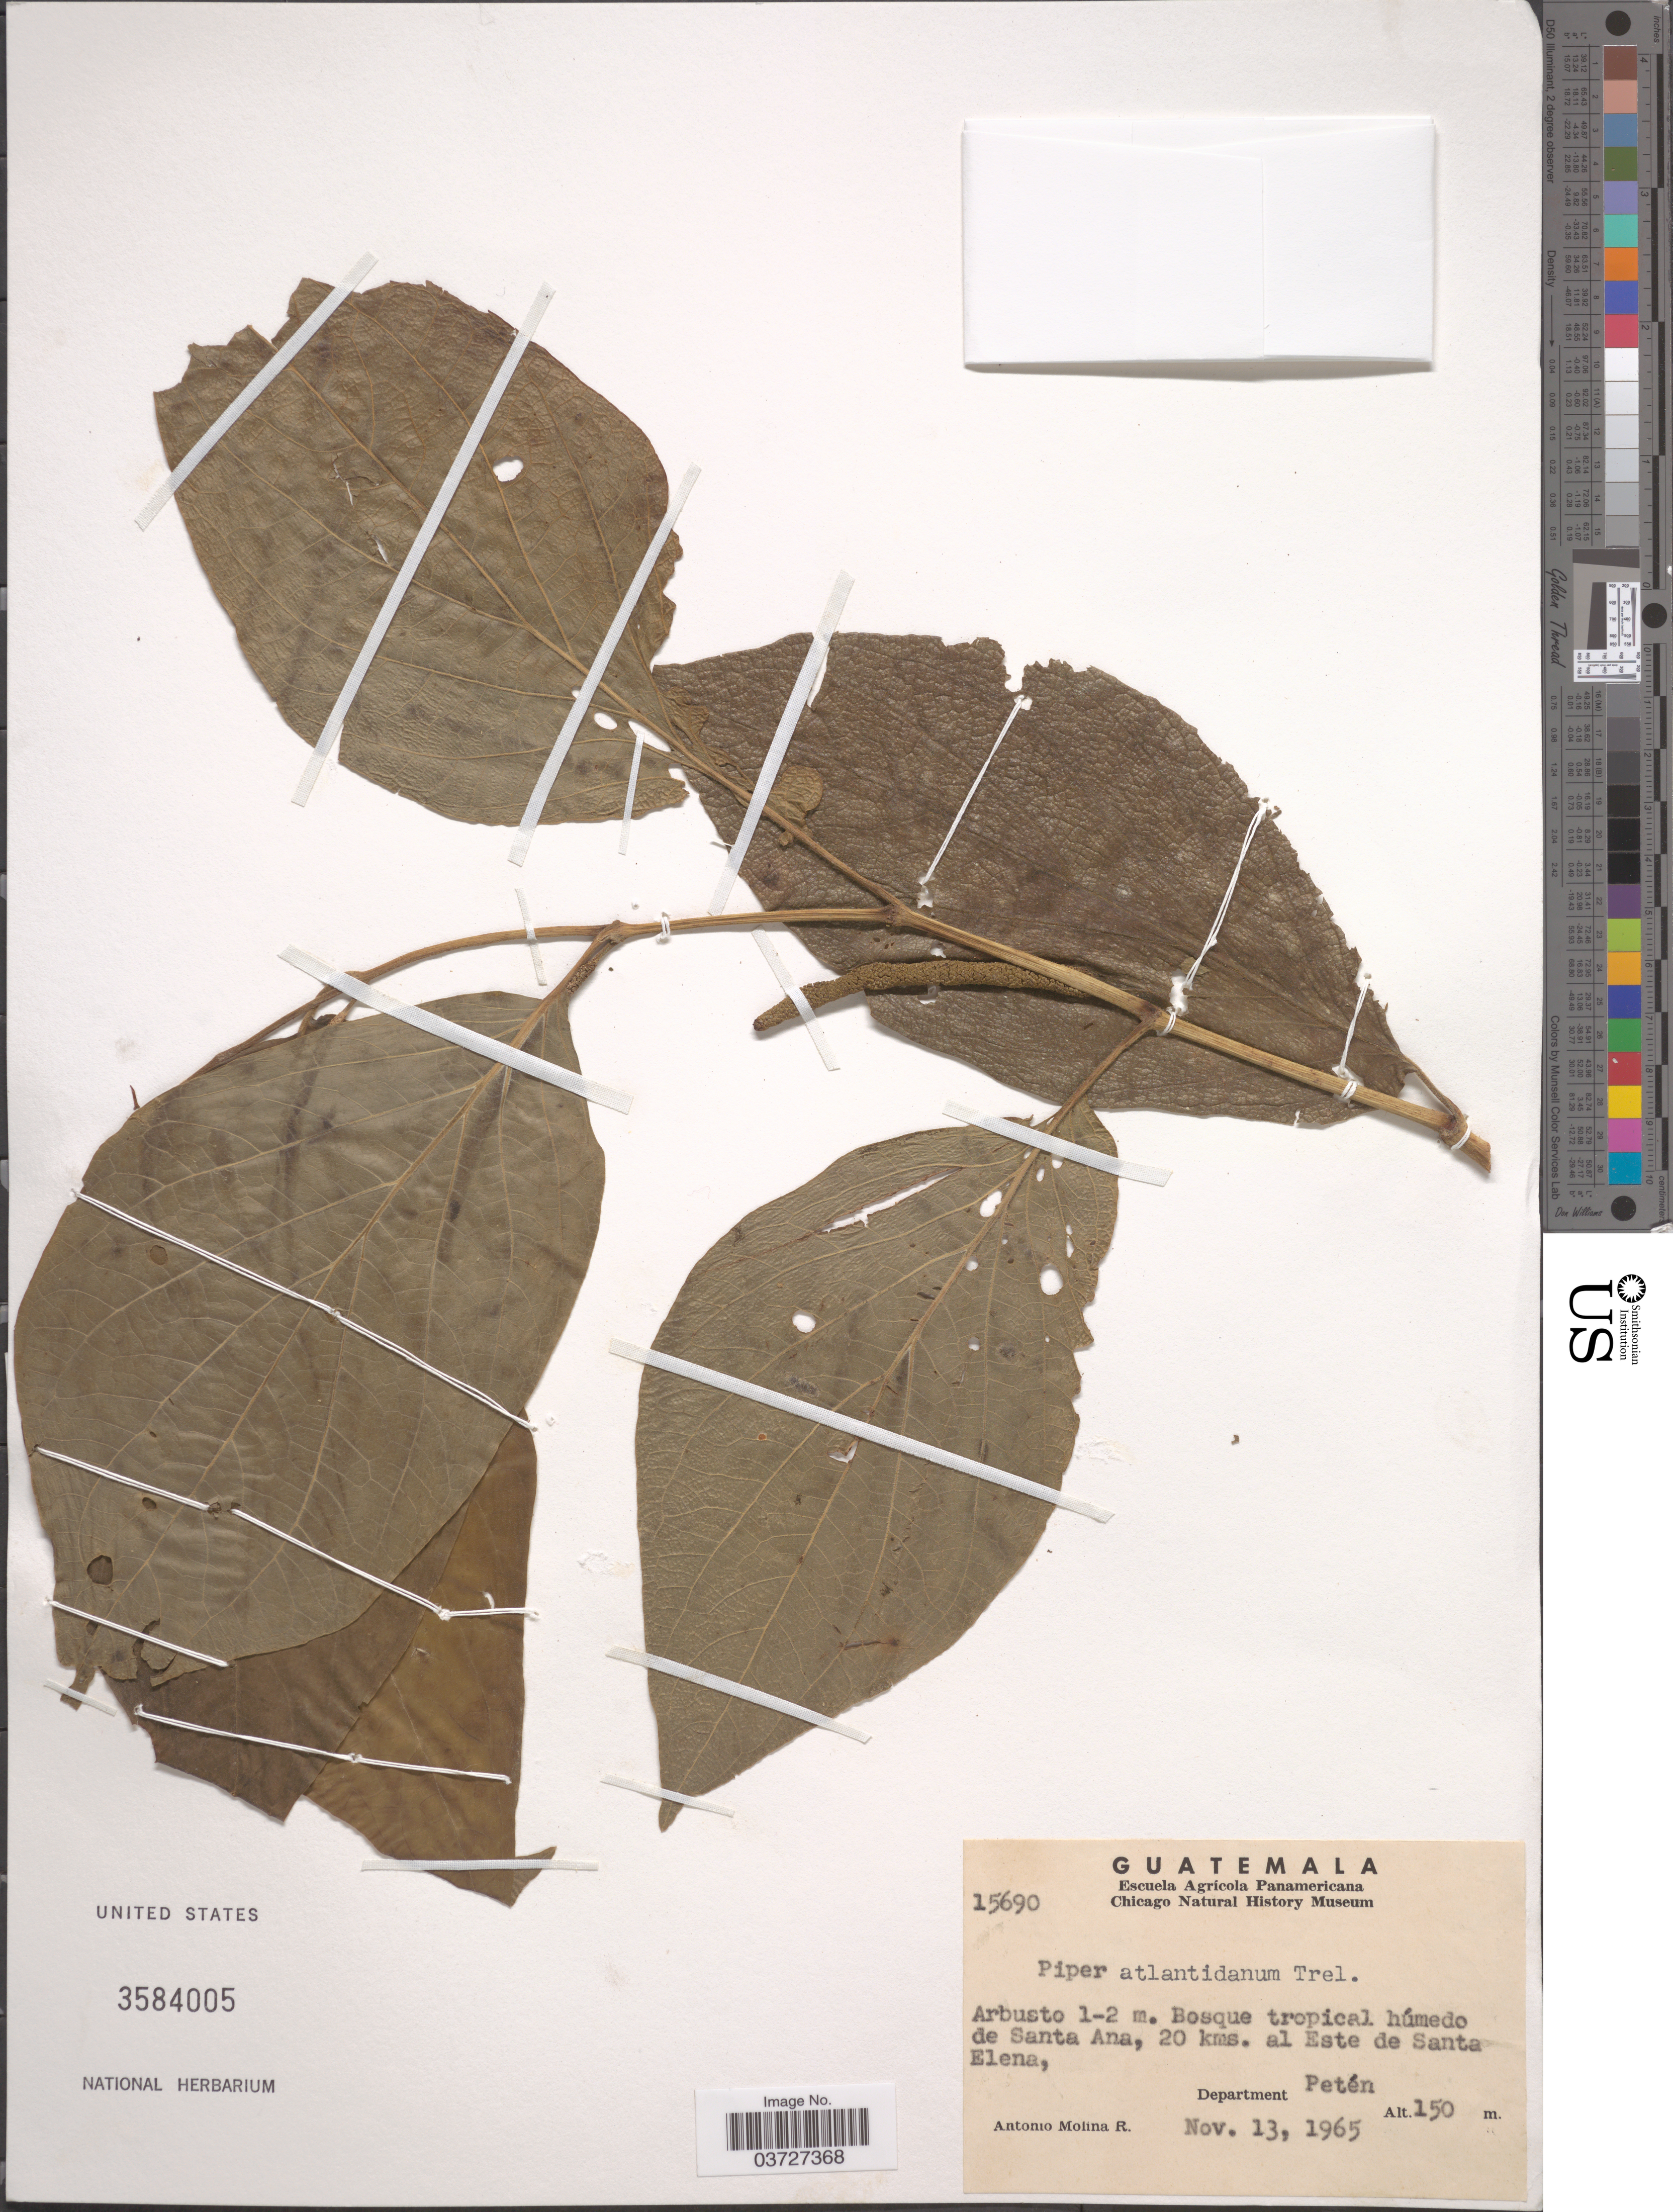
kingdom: Plantae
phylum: Tracheophyta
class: Magnoliopsida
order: Piperales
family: Piperaceae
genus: Piper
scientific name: Piper atlantidanum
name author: Trel.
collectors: A. Molina R.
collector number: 15690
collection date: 1965-11-13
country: Guatemala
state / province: El Peten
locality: Bosque tropical húmedo de Santa Ana, 20 kms. al Este de Santa Elena, Department Petén.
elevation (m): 150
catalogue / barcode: US 3584005